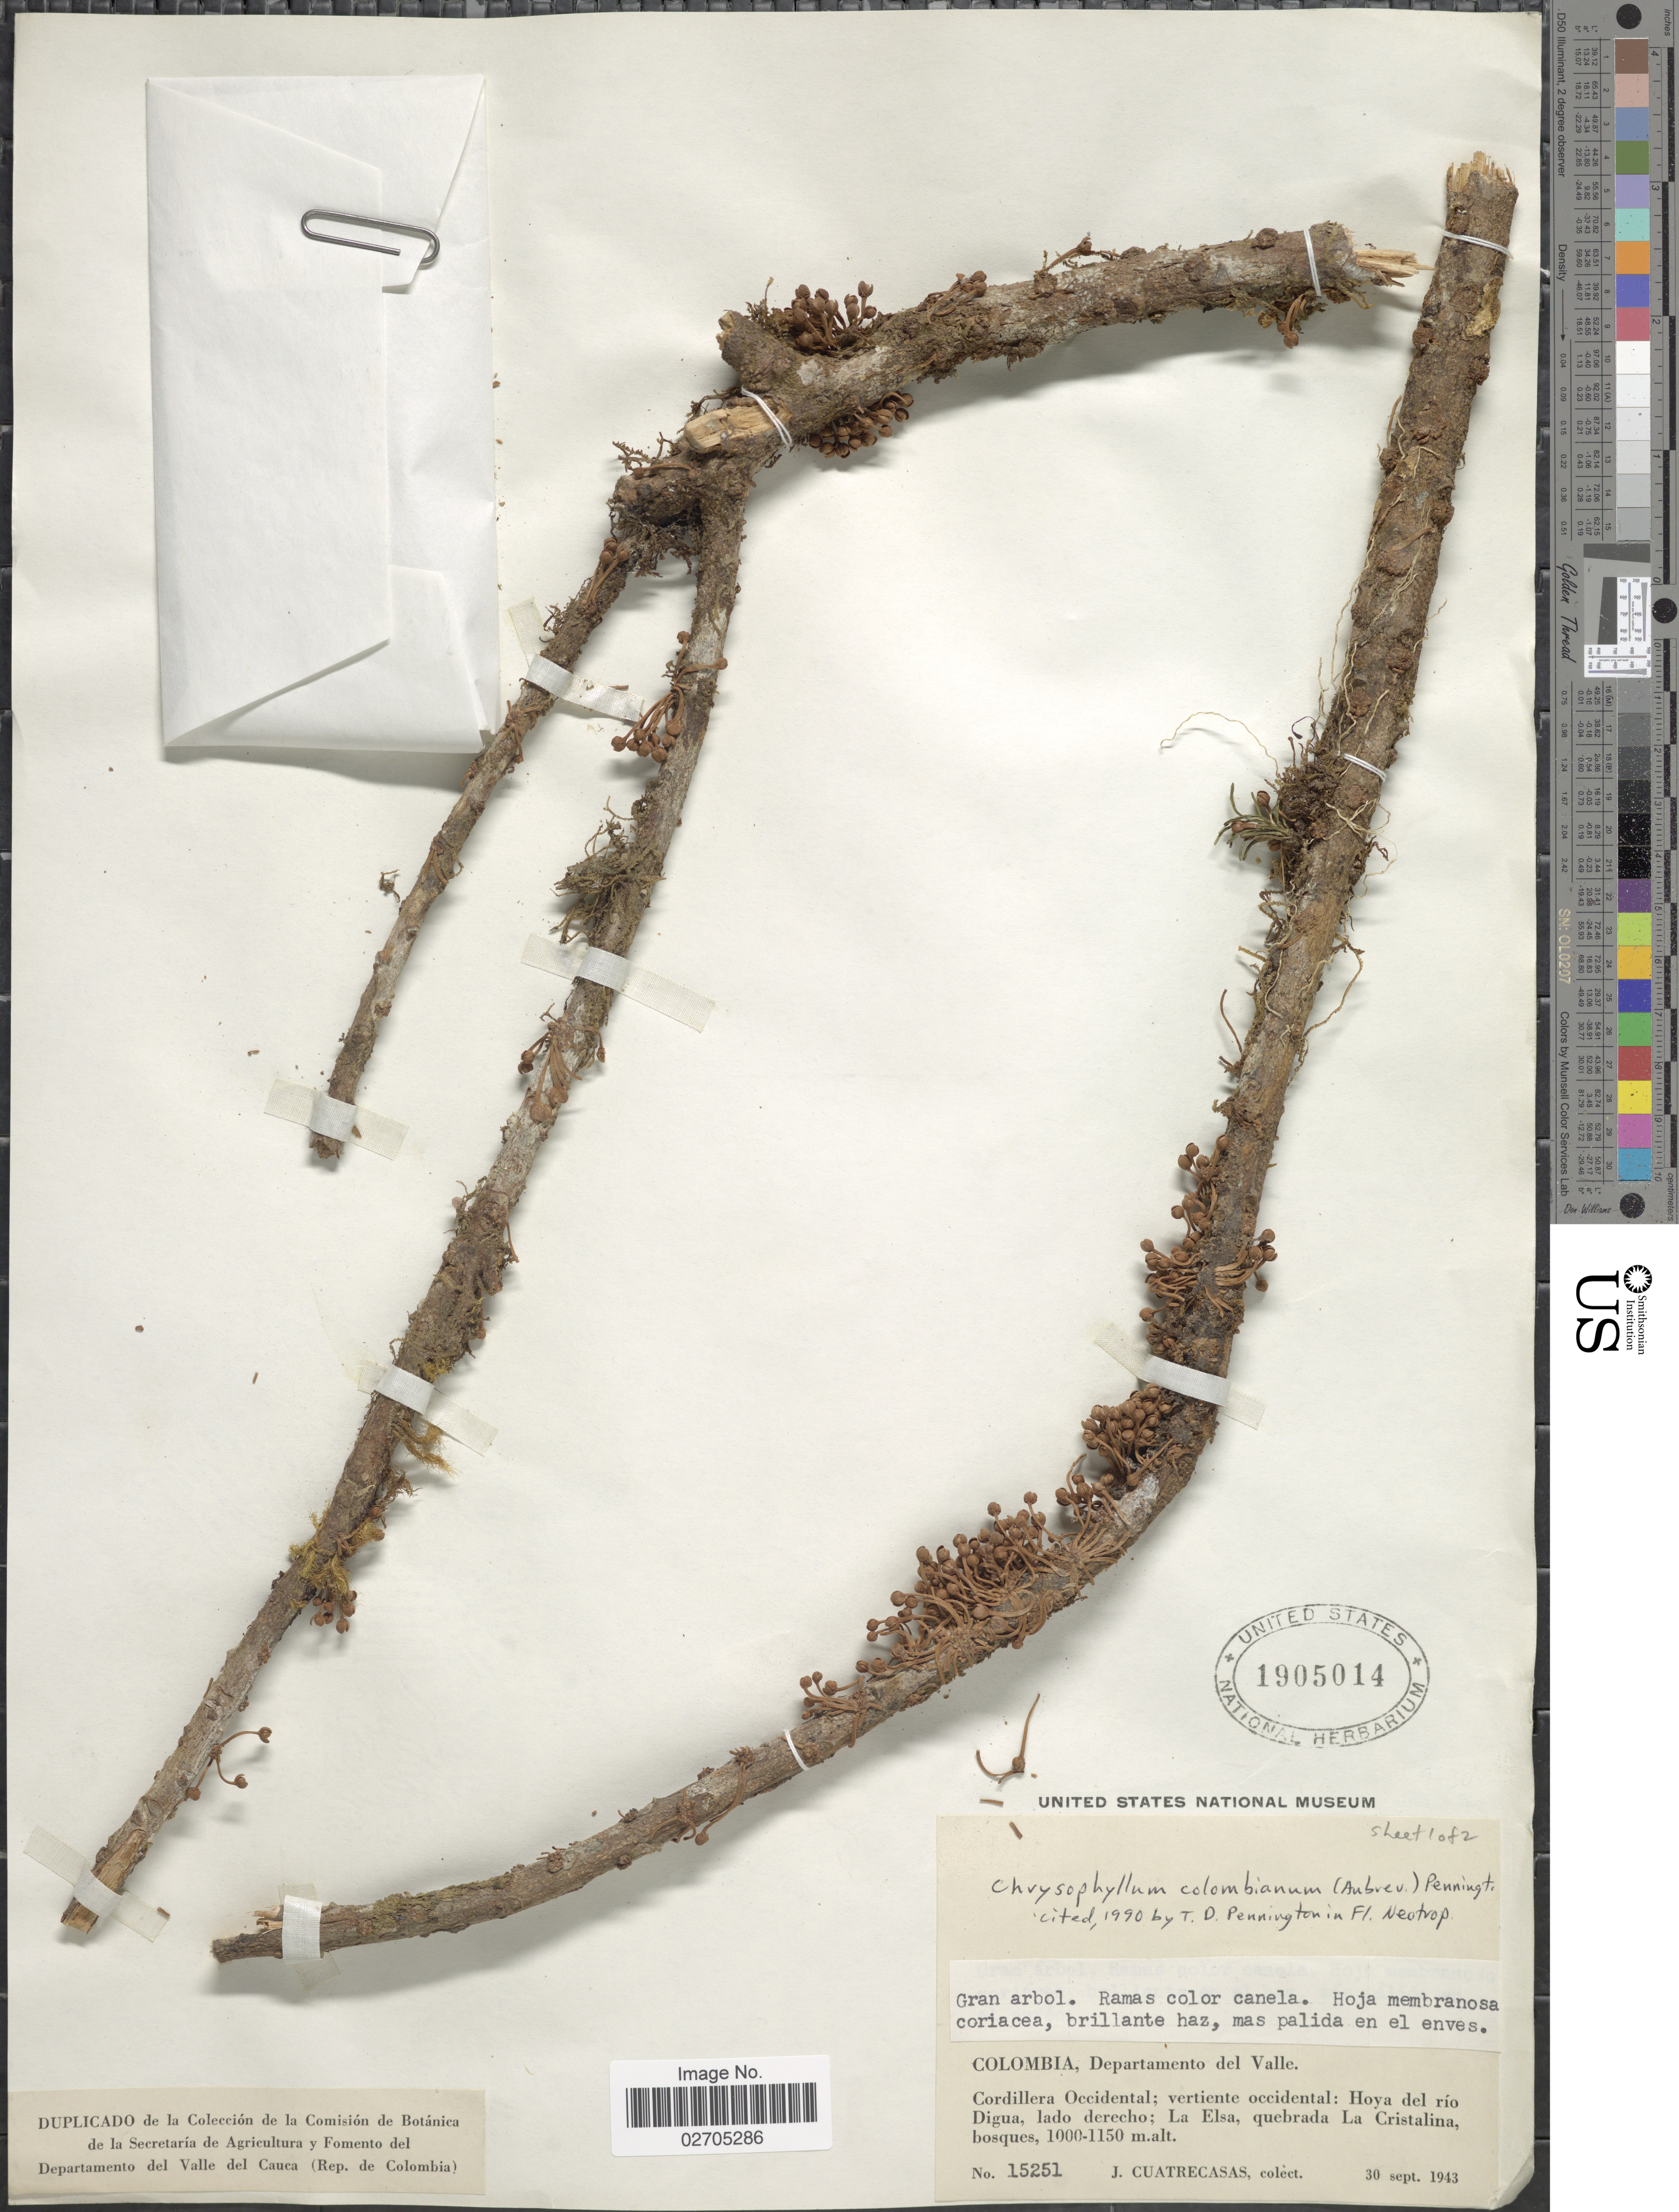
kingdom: Plantae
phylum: Tracheophyta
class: Magnoliopsida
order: Ericales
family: Sapotaceae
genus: Chrysophyllum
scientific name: Chrysophyllum colombianum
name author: (Aubr.) T.D. Penn.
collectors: J. Cuatrecasas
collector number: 15251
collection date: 1943-09-30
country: Colombia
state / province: Valle del Cauca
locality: Departamento del Valle, Cordillera Occidental; vertiente occidental: Hoya del rio Digua, lado derecho; La Elsa, quebrada La Cristalina, bosques.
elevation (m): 1000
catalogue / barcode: US 1905014